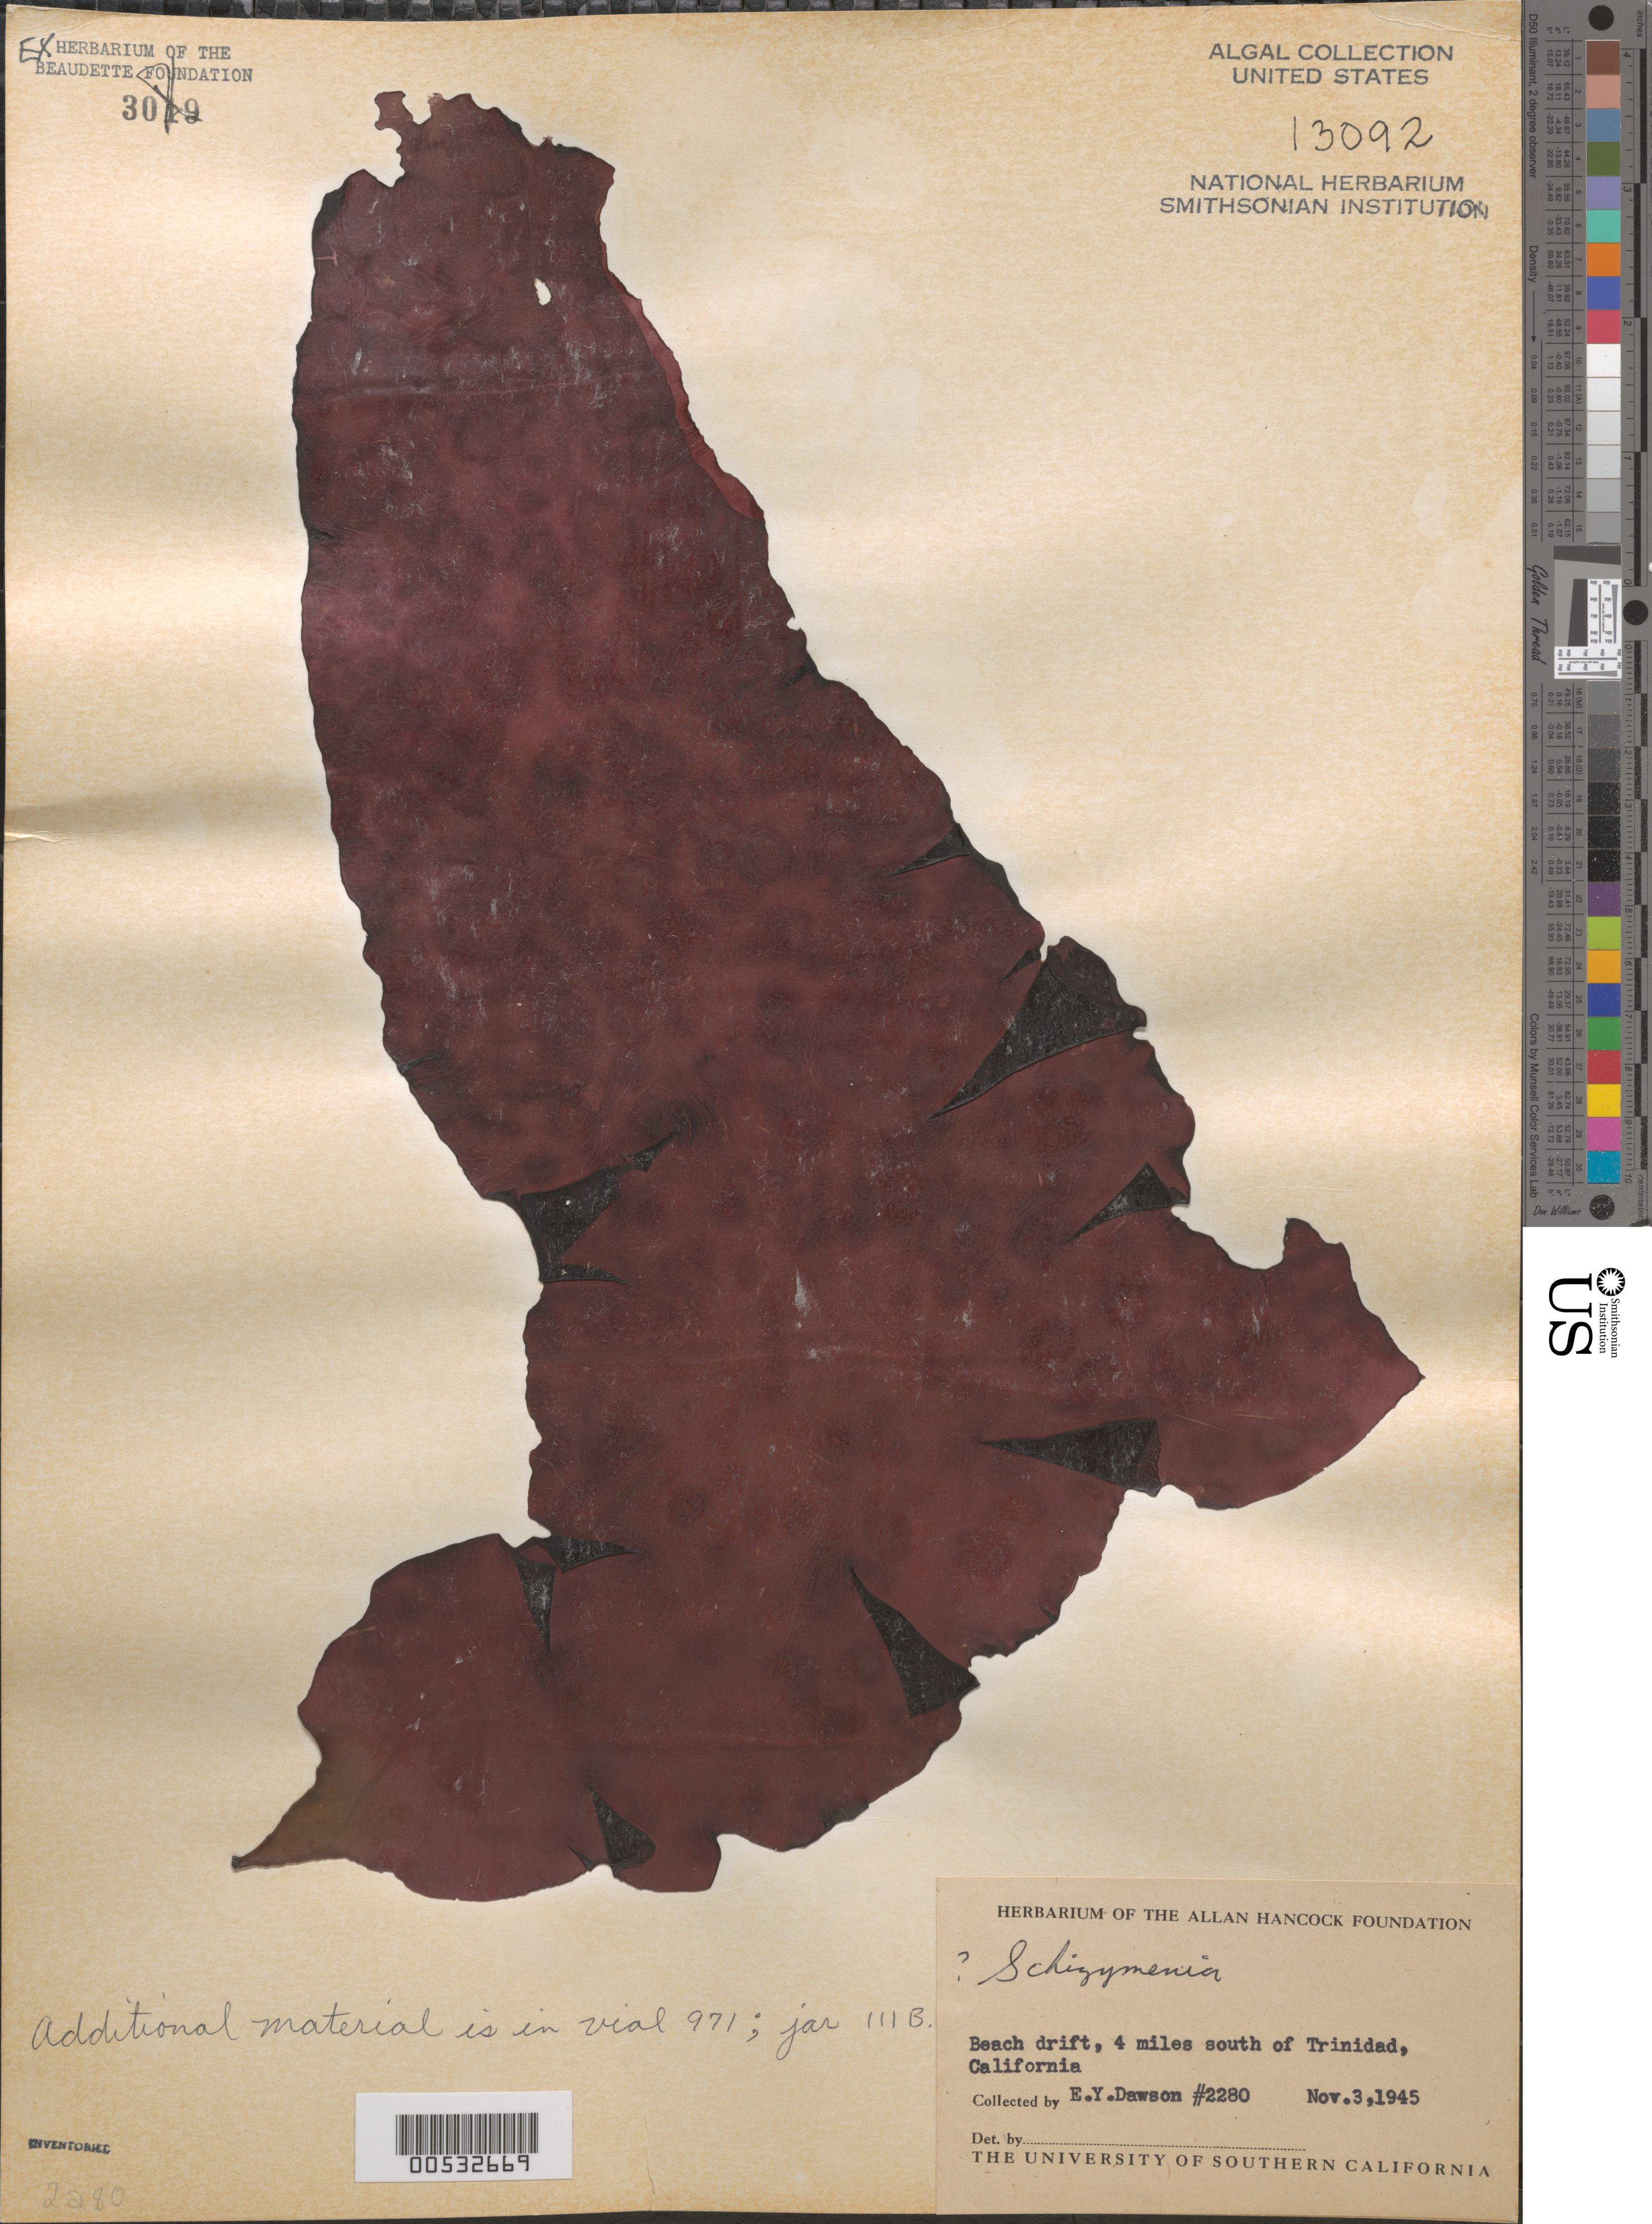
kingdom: Plantae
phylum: Rhodophyta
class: Florideophyceae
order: Nemastomatales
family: Schizymeniaceae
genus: Schizymenia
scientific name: Schizymenia sp.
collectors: E. Y. Dawson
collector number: EYD 2280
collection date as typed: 03 Nov 1945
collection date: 1945-11-03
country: United States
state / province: California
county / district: Humboldt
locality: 4 miles south of Trinidad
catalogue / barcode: US 13092